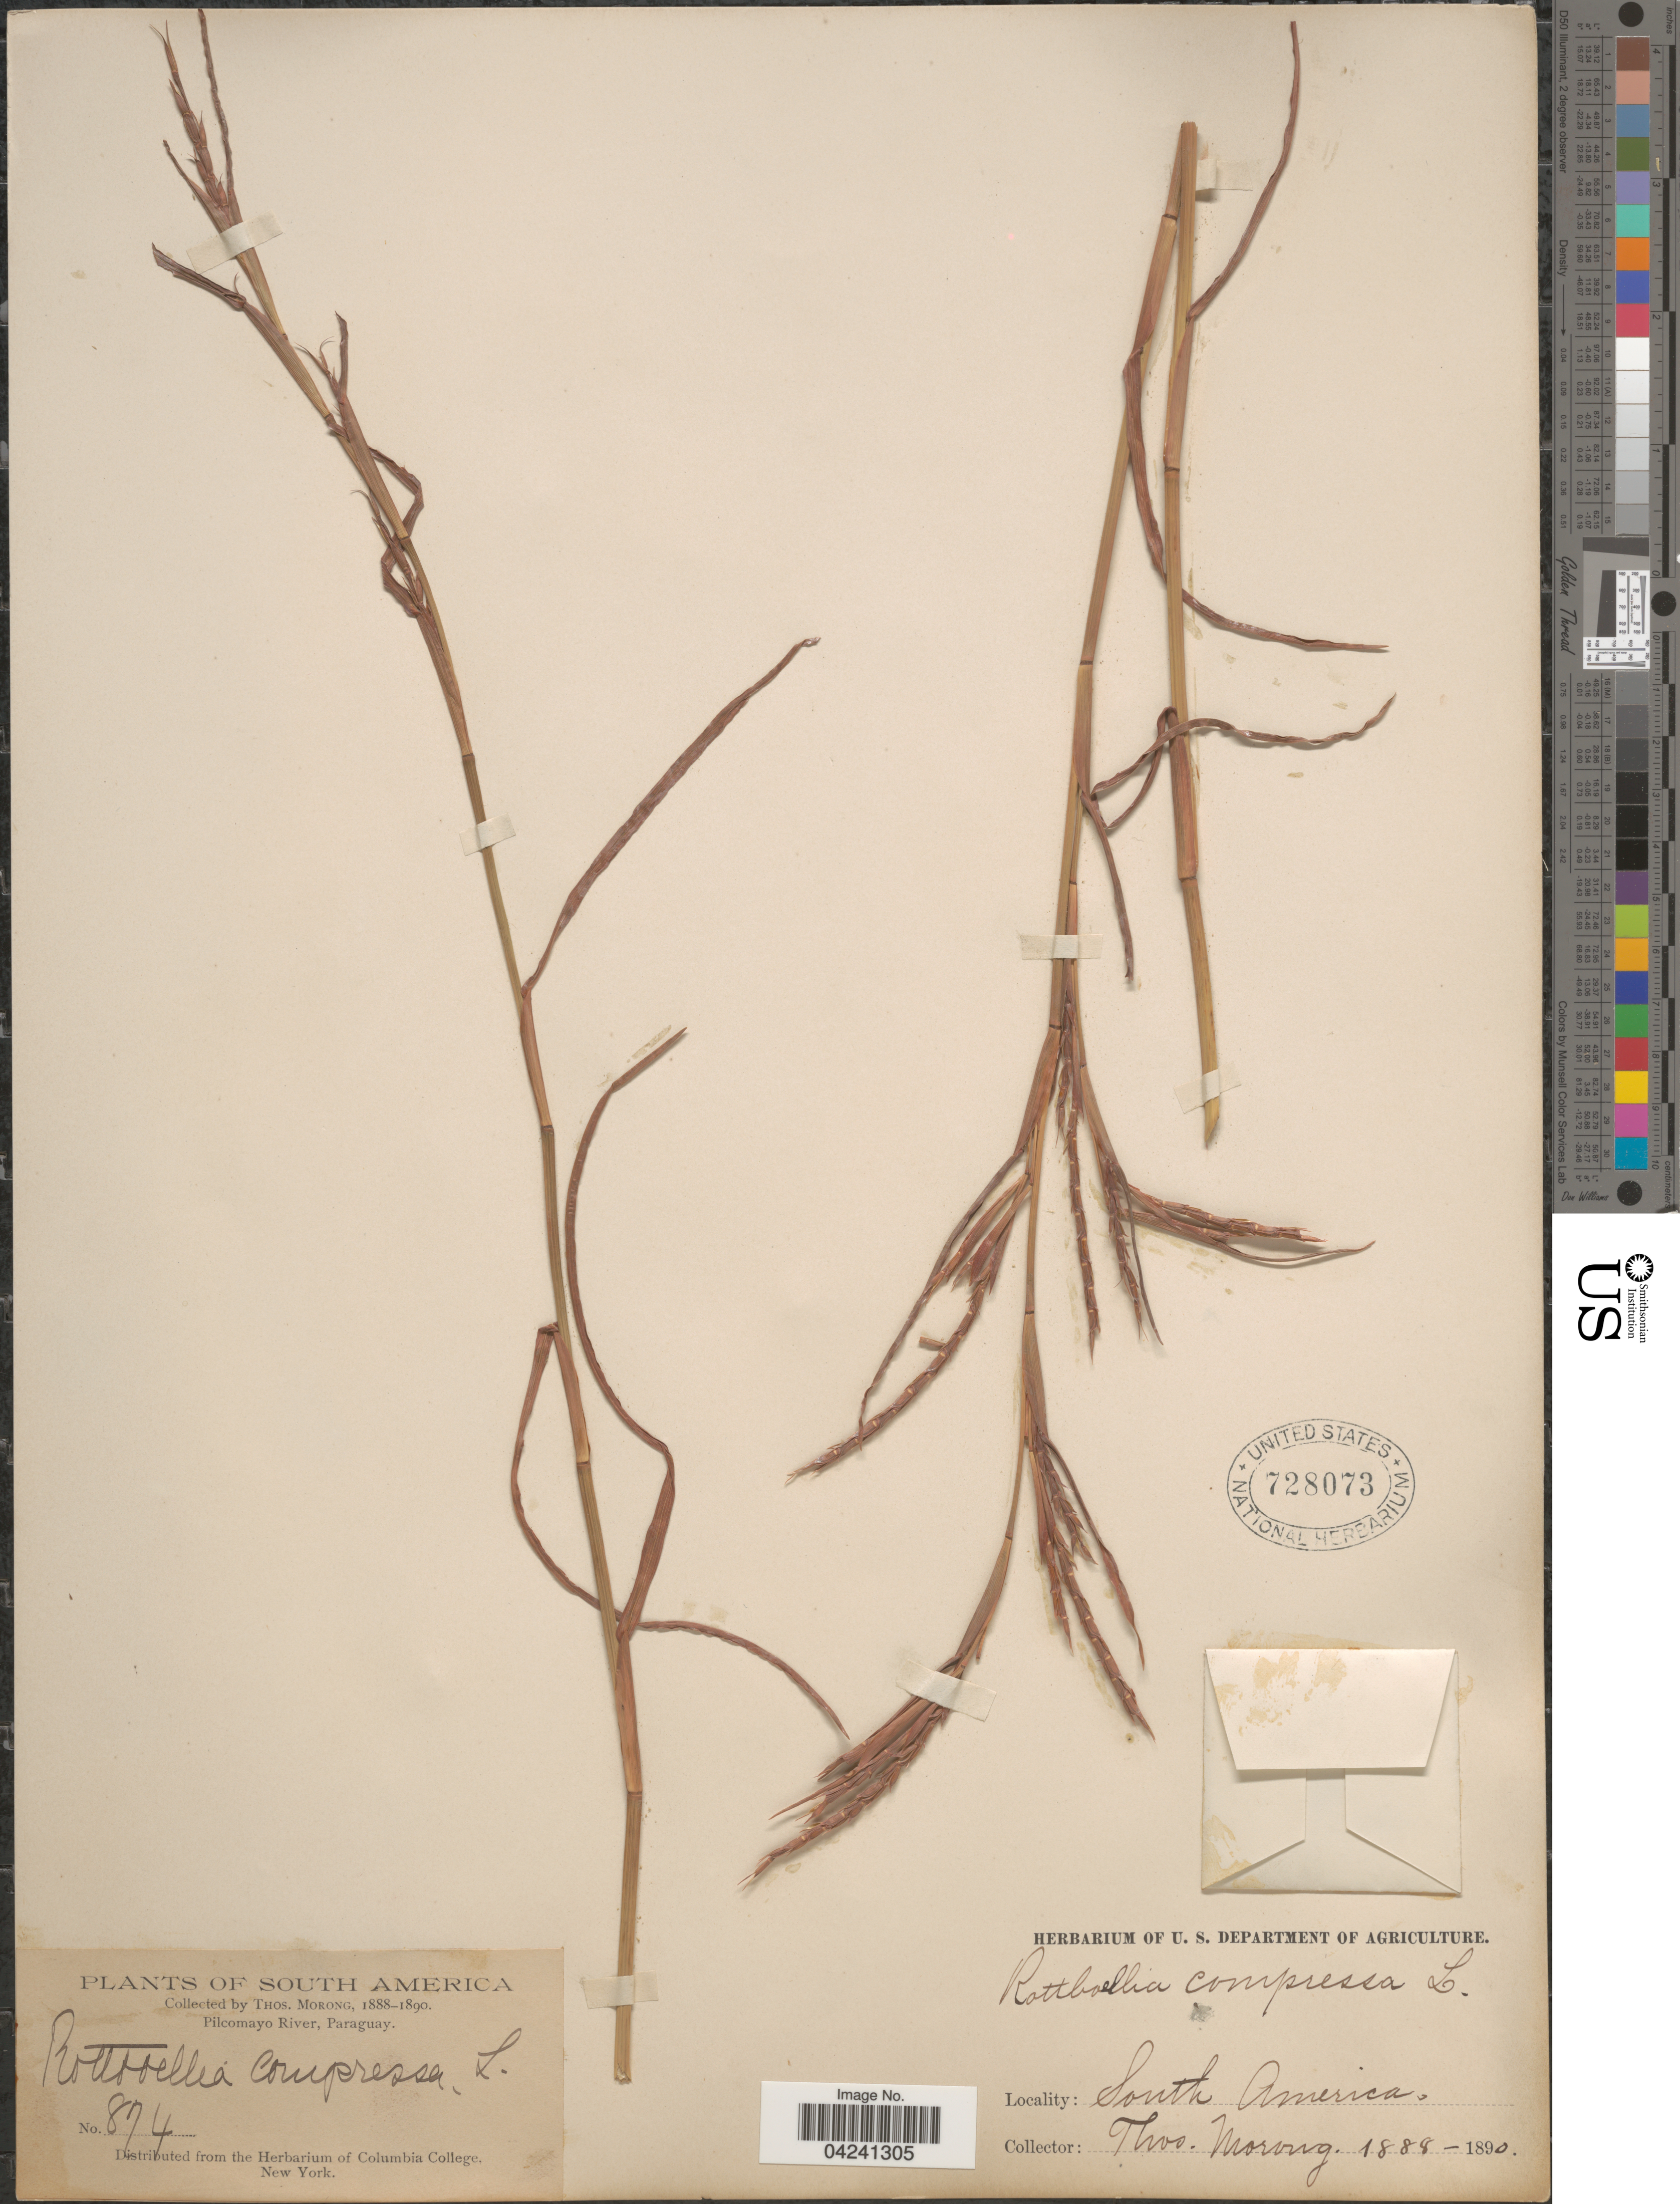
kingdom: Plantae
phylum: Tracheophyta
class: Liliopsida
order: Poales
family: Poaceae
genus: Hemarthria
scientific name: Hemarthria altissima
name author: (Poir.) Stapf & C. E. Hubb.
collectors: ex herb. T. Morong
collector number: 874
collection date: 1888/1890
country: Paraguay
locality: Pilcomayo.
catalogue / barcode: US 728073